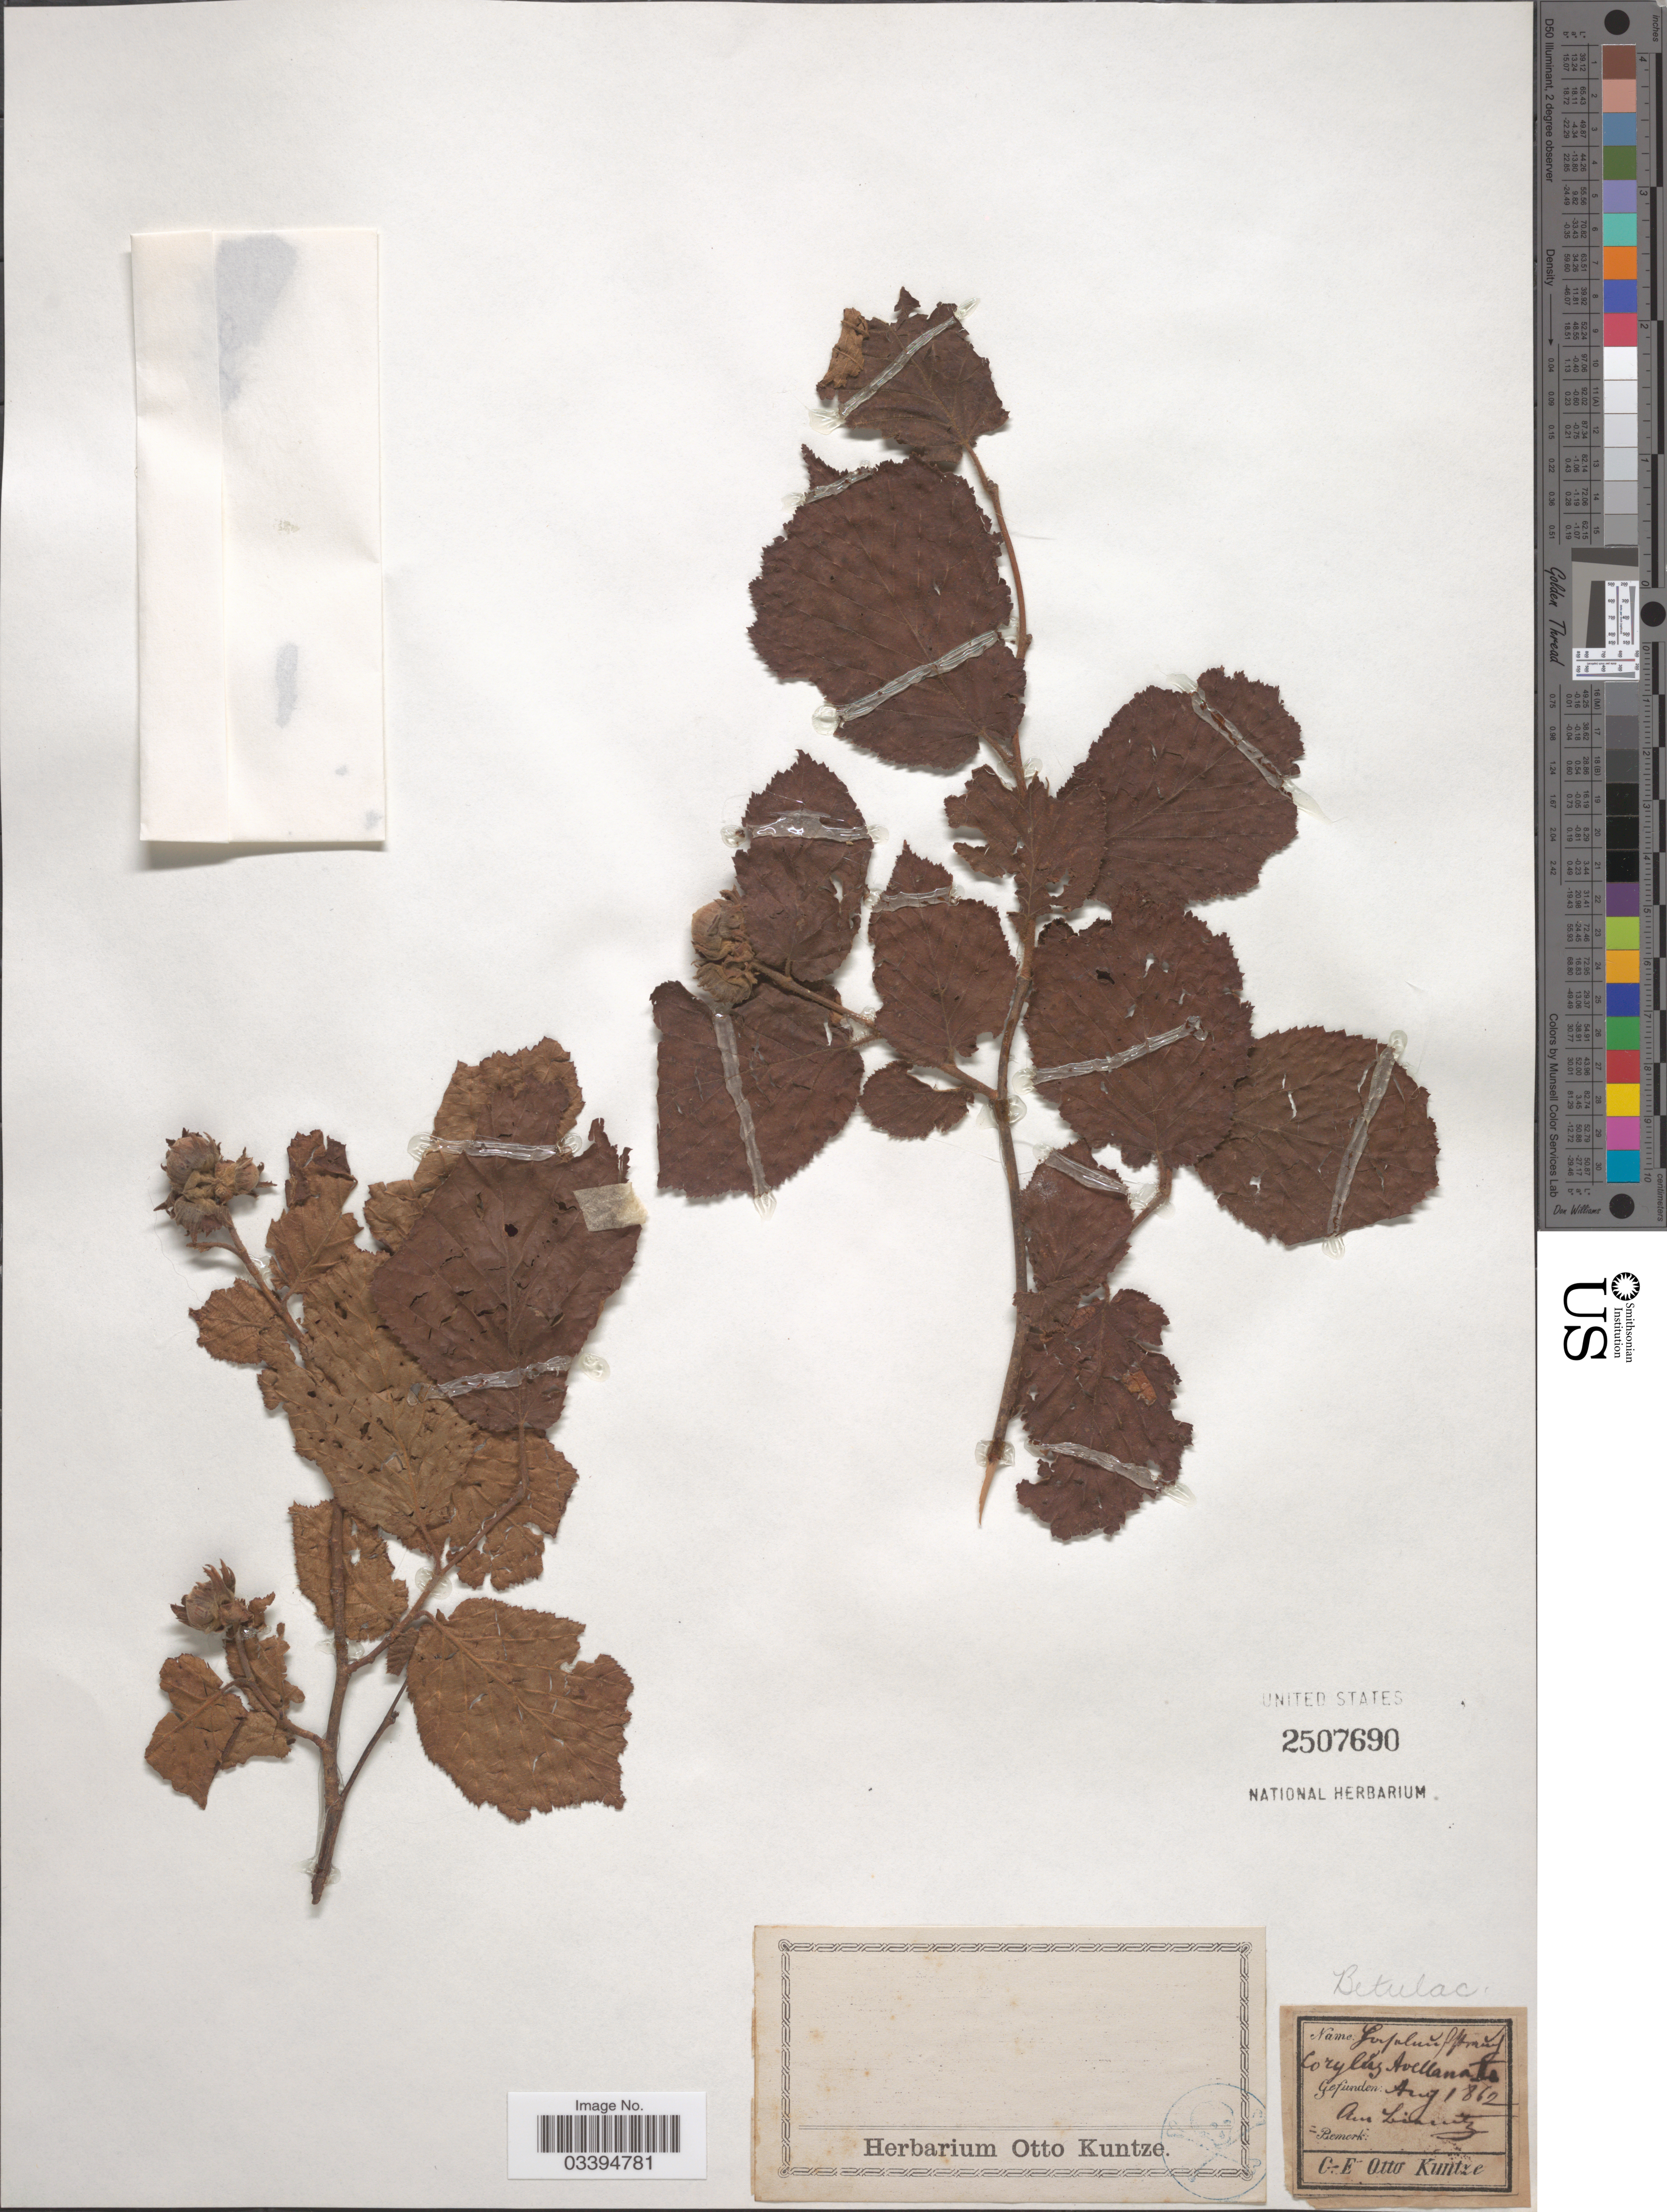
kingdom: Plantae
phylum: Tracheophyta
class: Magnoliopsida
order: Fagales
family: Betulaceae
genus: Corylus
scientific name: Corylus avellana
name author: L.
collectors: C.E.O. Kuntze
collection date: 1862-08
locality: Am Licruitz. [interpreted]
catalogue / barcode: US 2507690